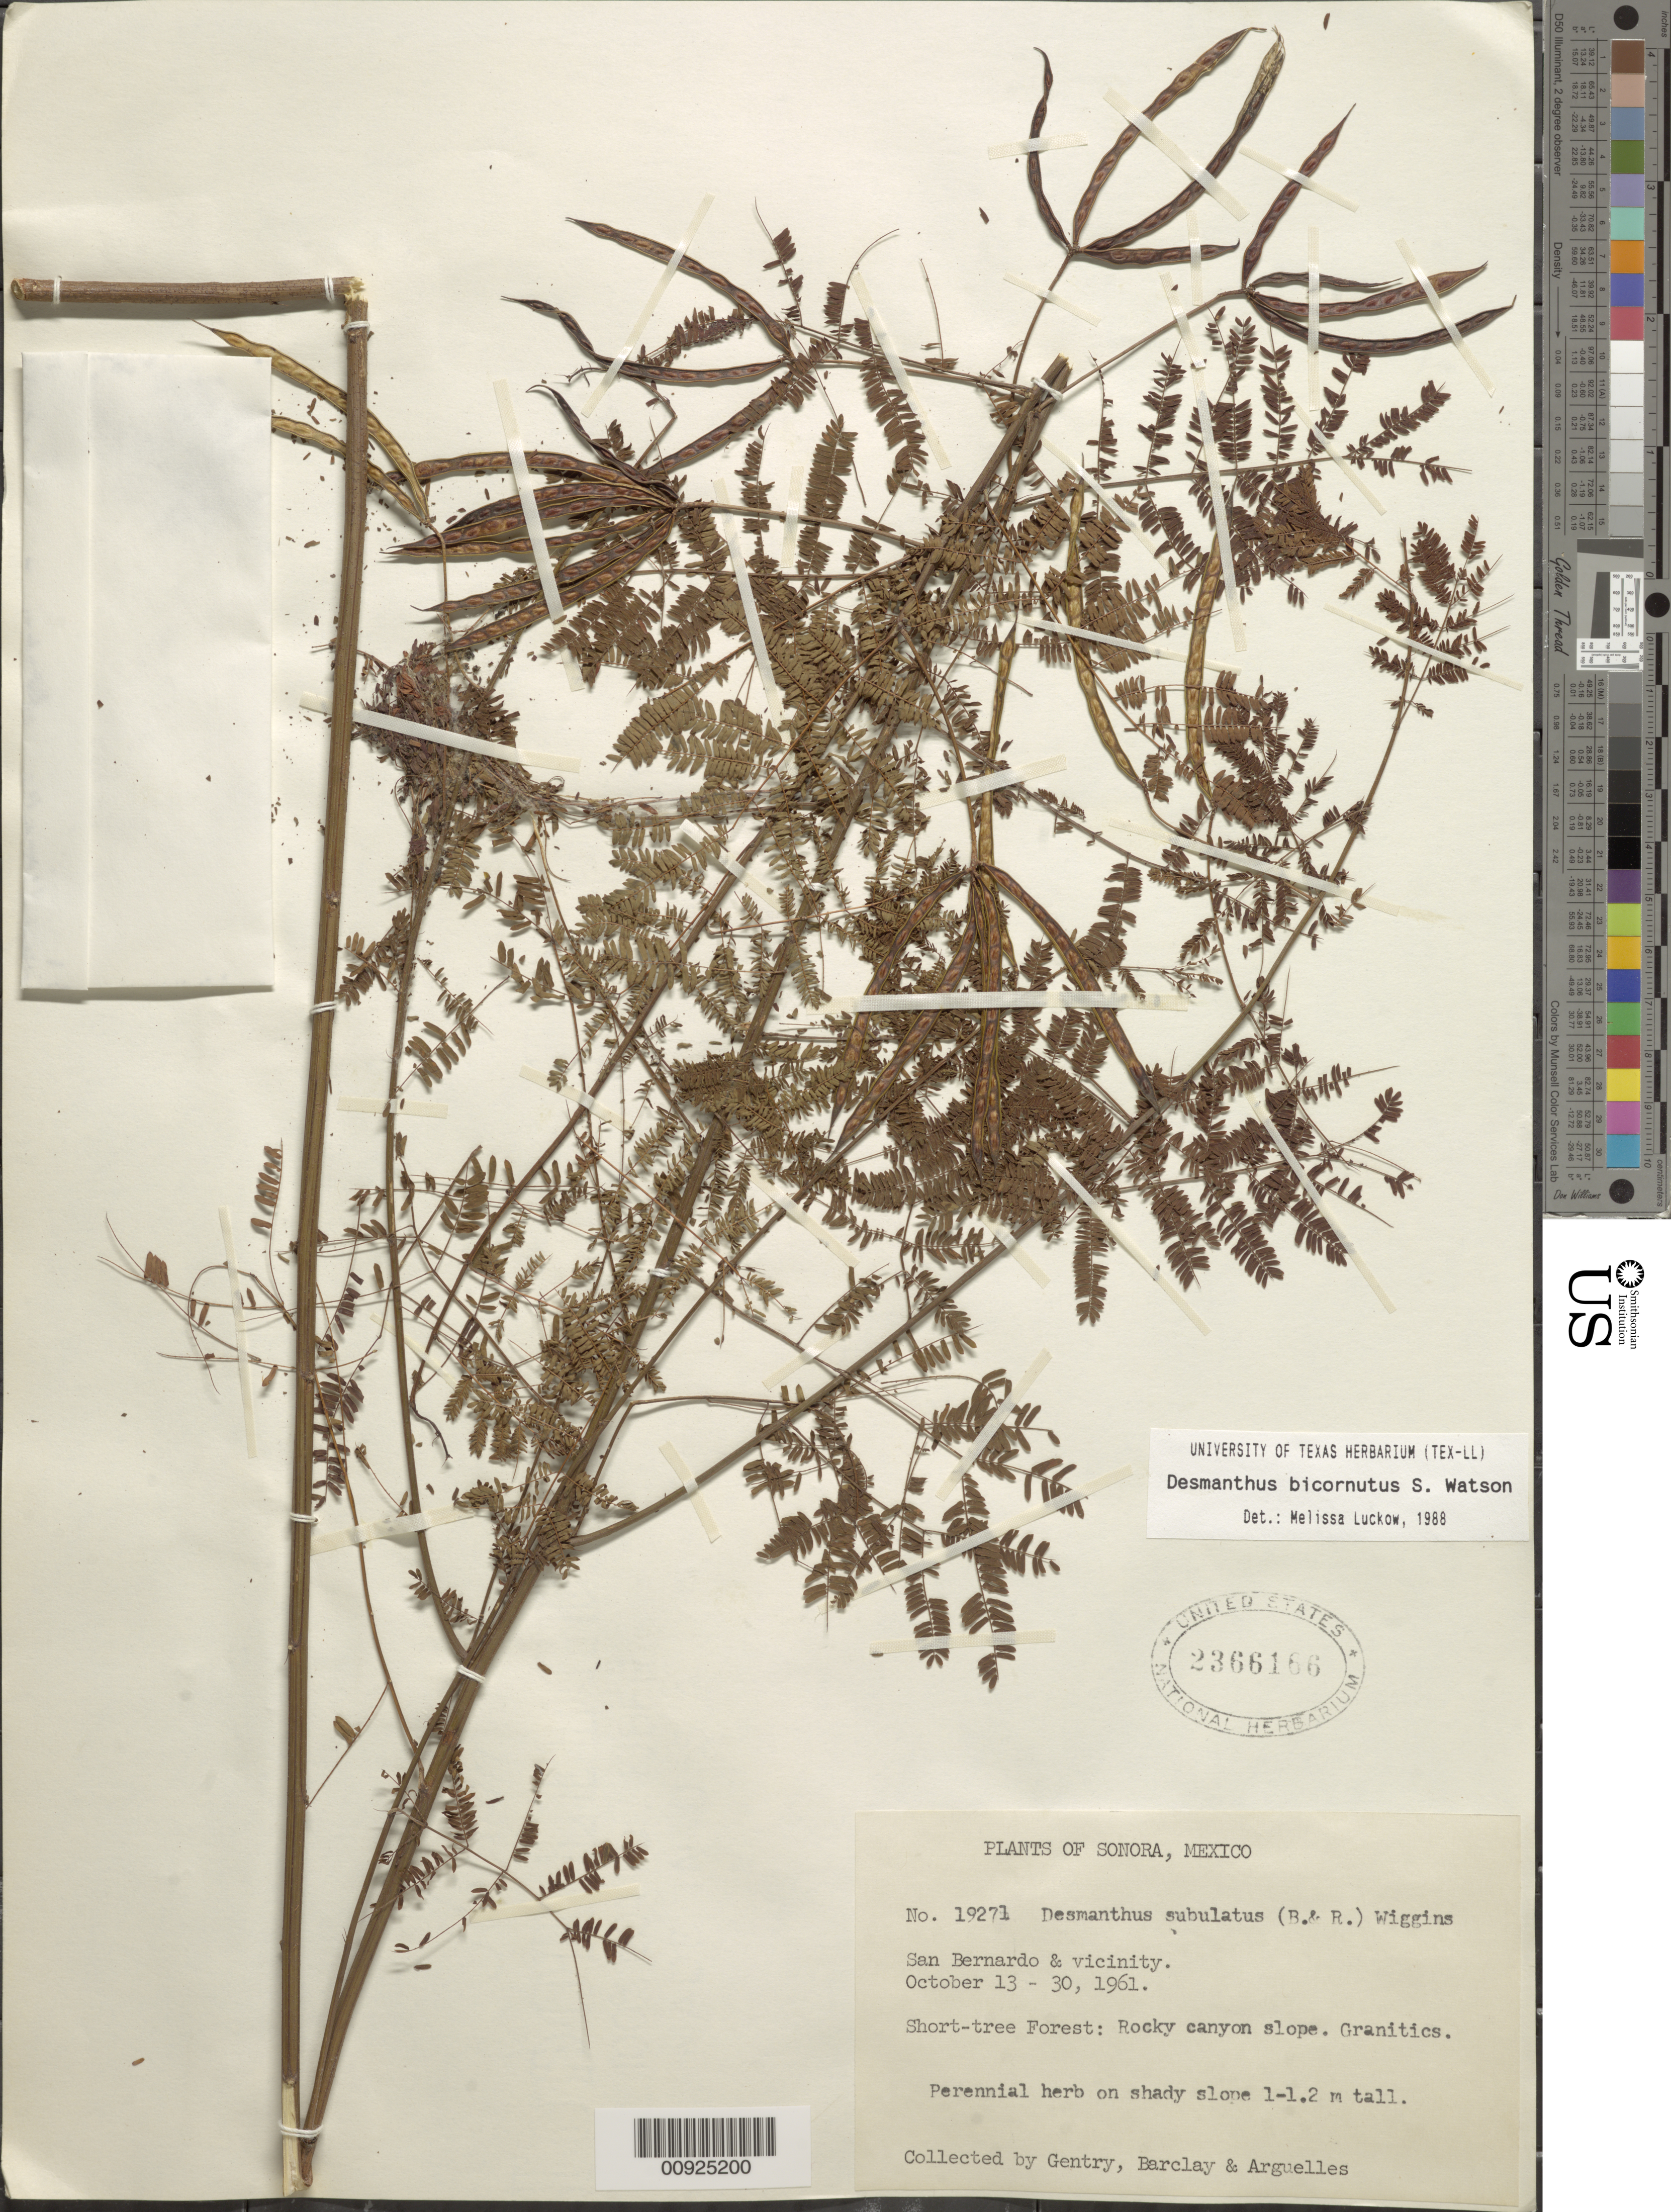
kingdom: Plantae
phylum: Tracheophyta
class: Magnoliopsida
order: Fabales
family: Fabaceae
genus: Desmanthus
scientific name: Desmanthus bicornutus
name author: S. Watson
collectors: Gentry, --, -- Barclay & Arguelles, --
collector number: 19271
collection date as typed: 13 Oct 1961 to 30 Oct 1961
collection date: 1961-10-13/1961-10-30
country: Mexico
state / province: Sonora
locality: San Bernardo and vicinity.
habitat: Short-tree Forest: Rocky canyon slope. Granitics. On shady slope.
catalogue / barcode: US 2366166